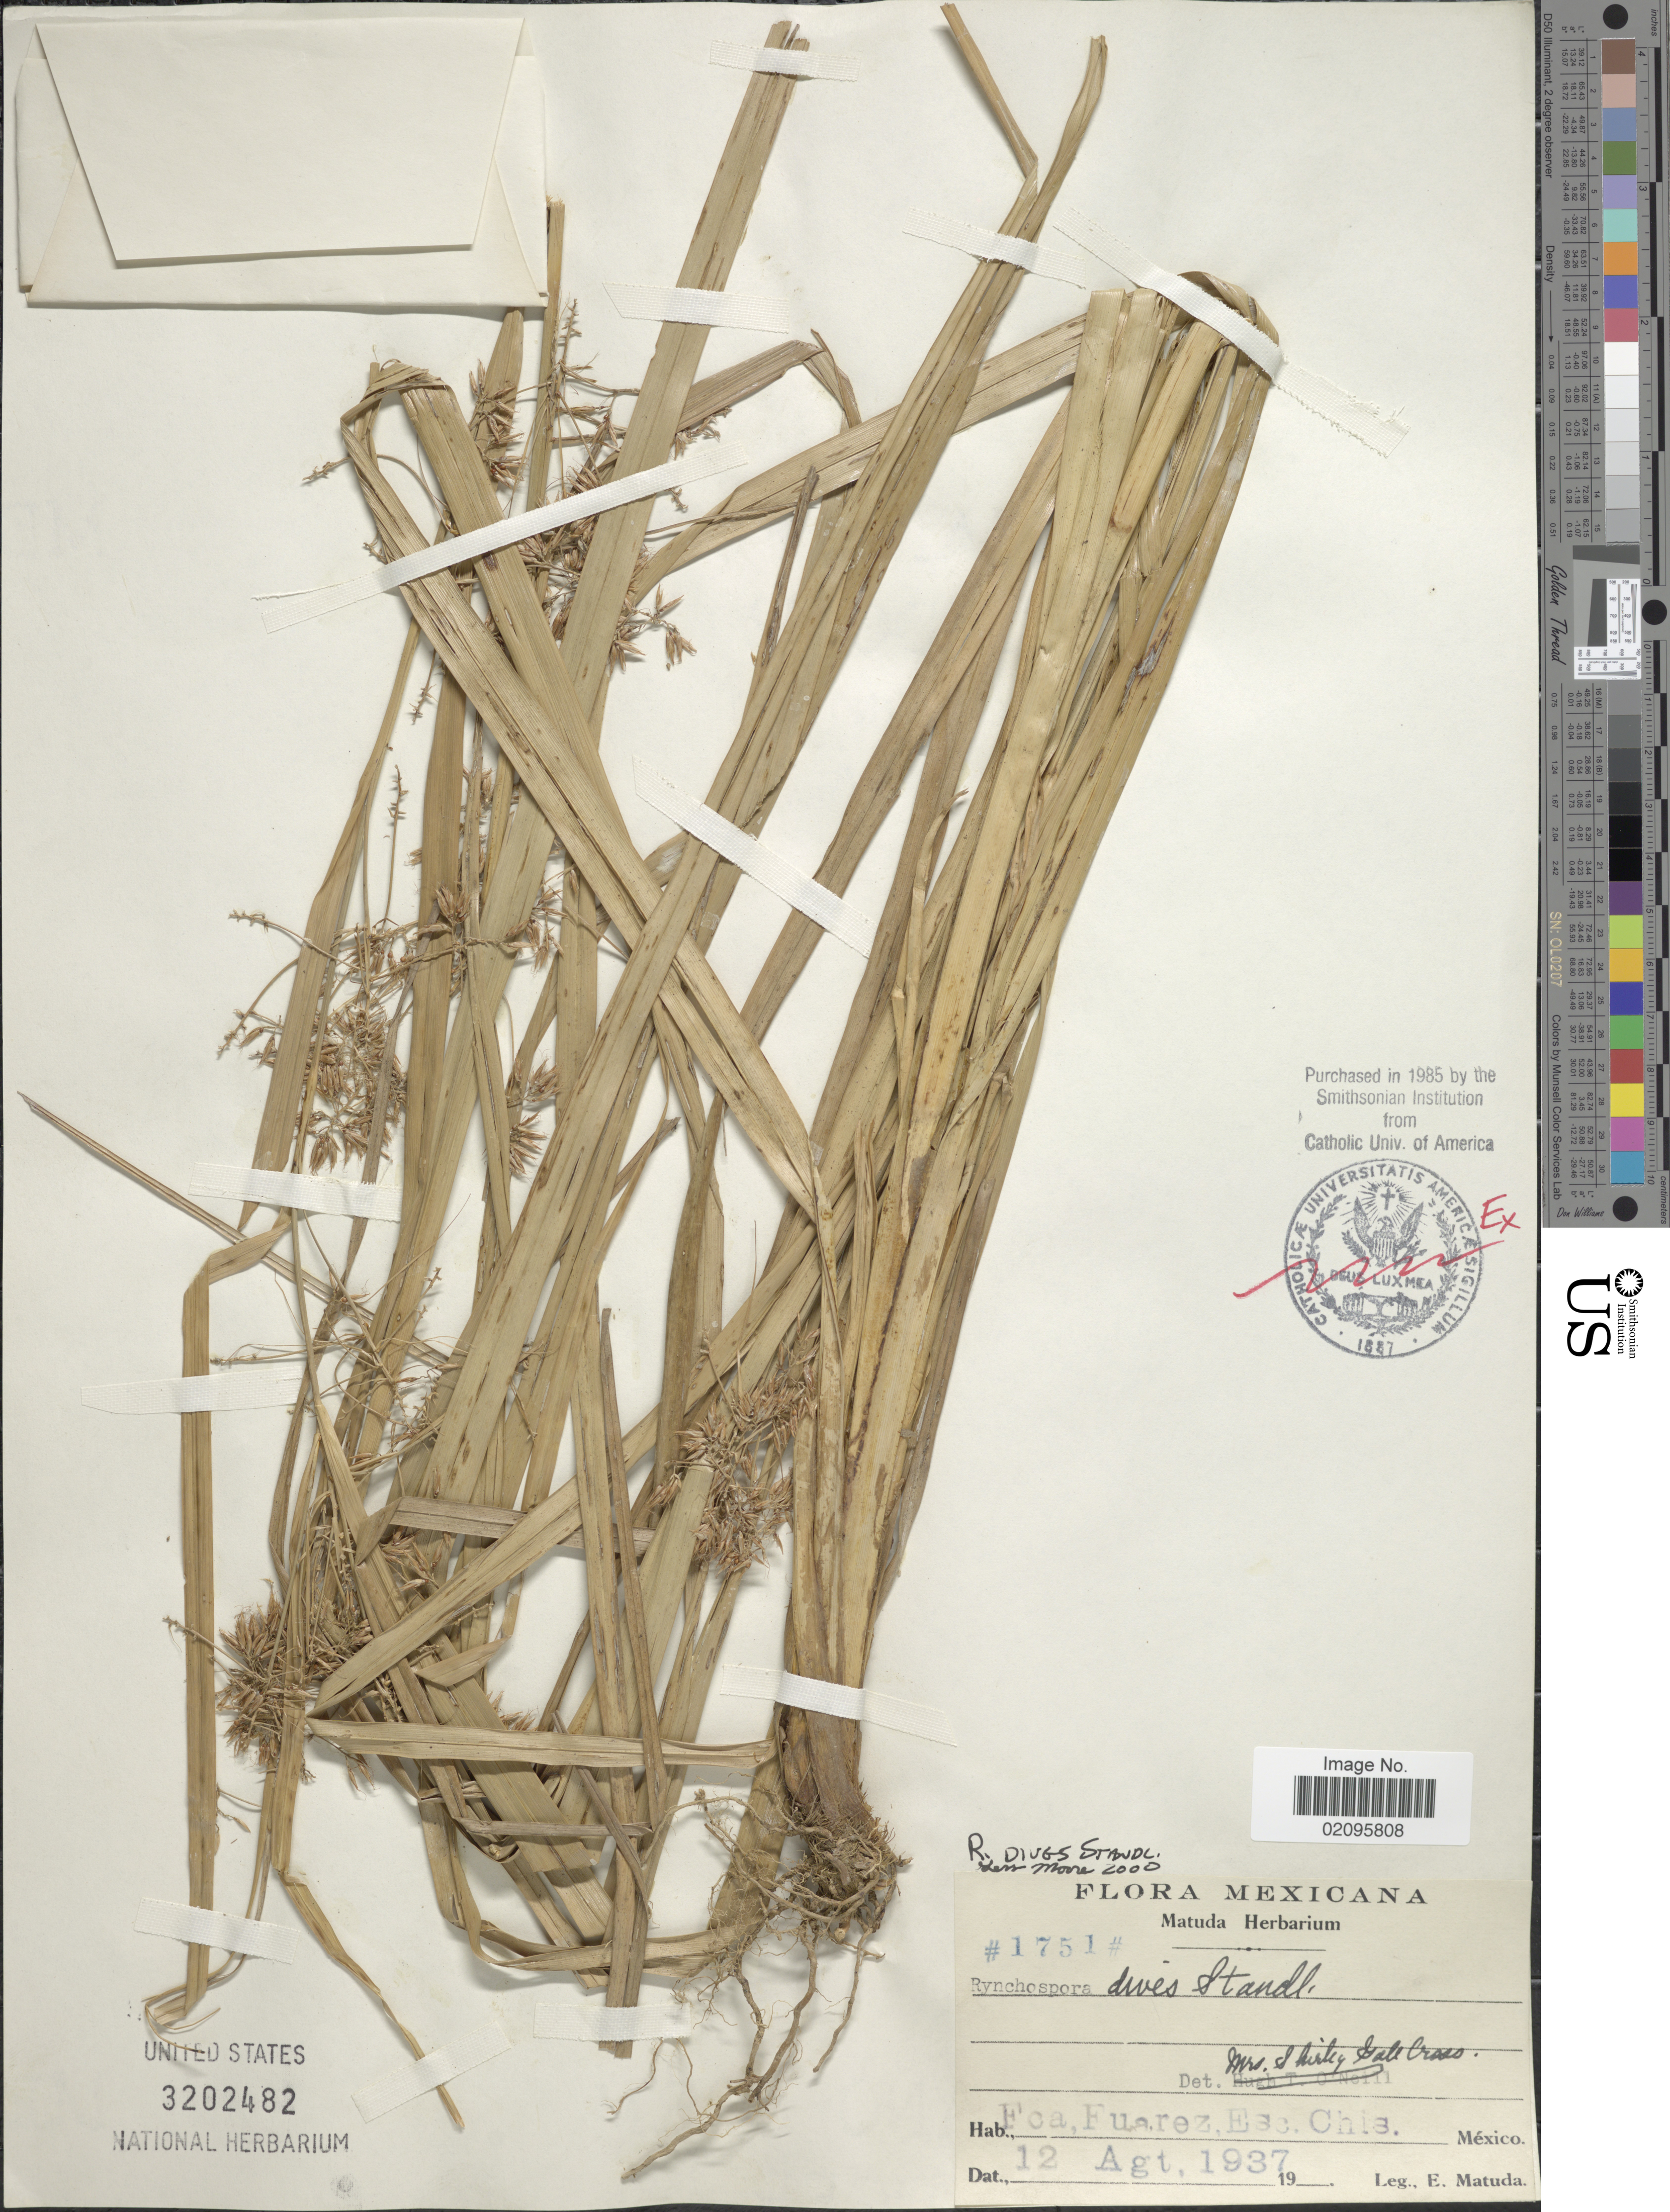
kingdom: Plantae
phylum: Tracheophyta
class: Liliopsida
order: Poales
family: Cyperaceae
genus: Rhynchospora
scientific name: Rhynchospora dives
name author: Standl.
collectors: E. Matuda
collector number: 1751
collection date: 1937-08-12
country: Mexico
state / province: Chiapas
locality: Fca, Fuarez, Esc. Chis.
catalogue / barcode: US 3202482